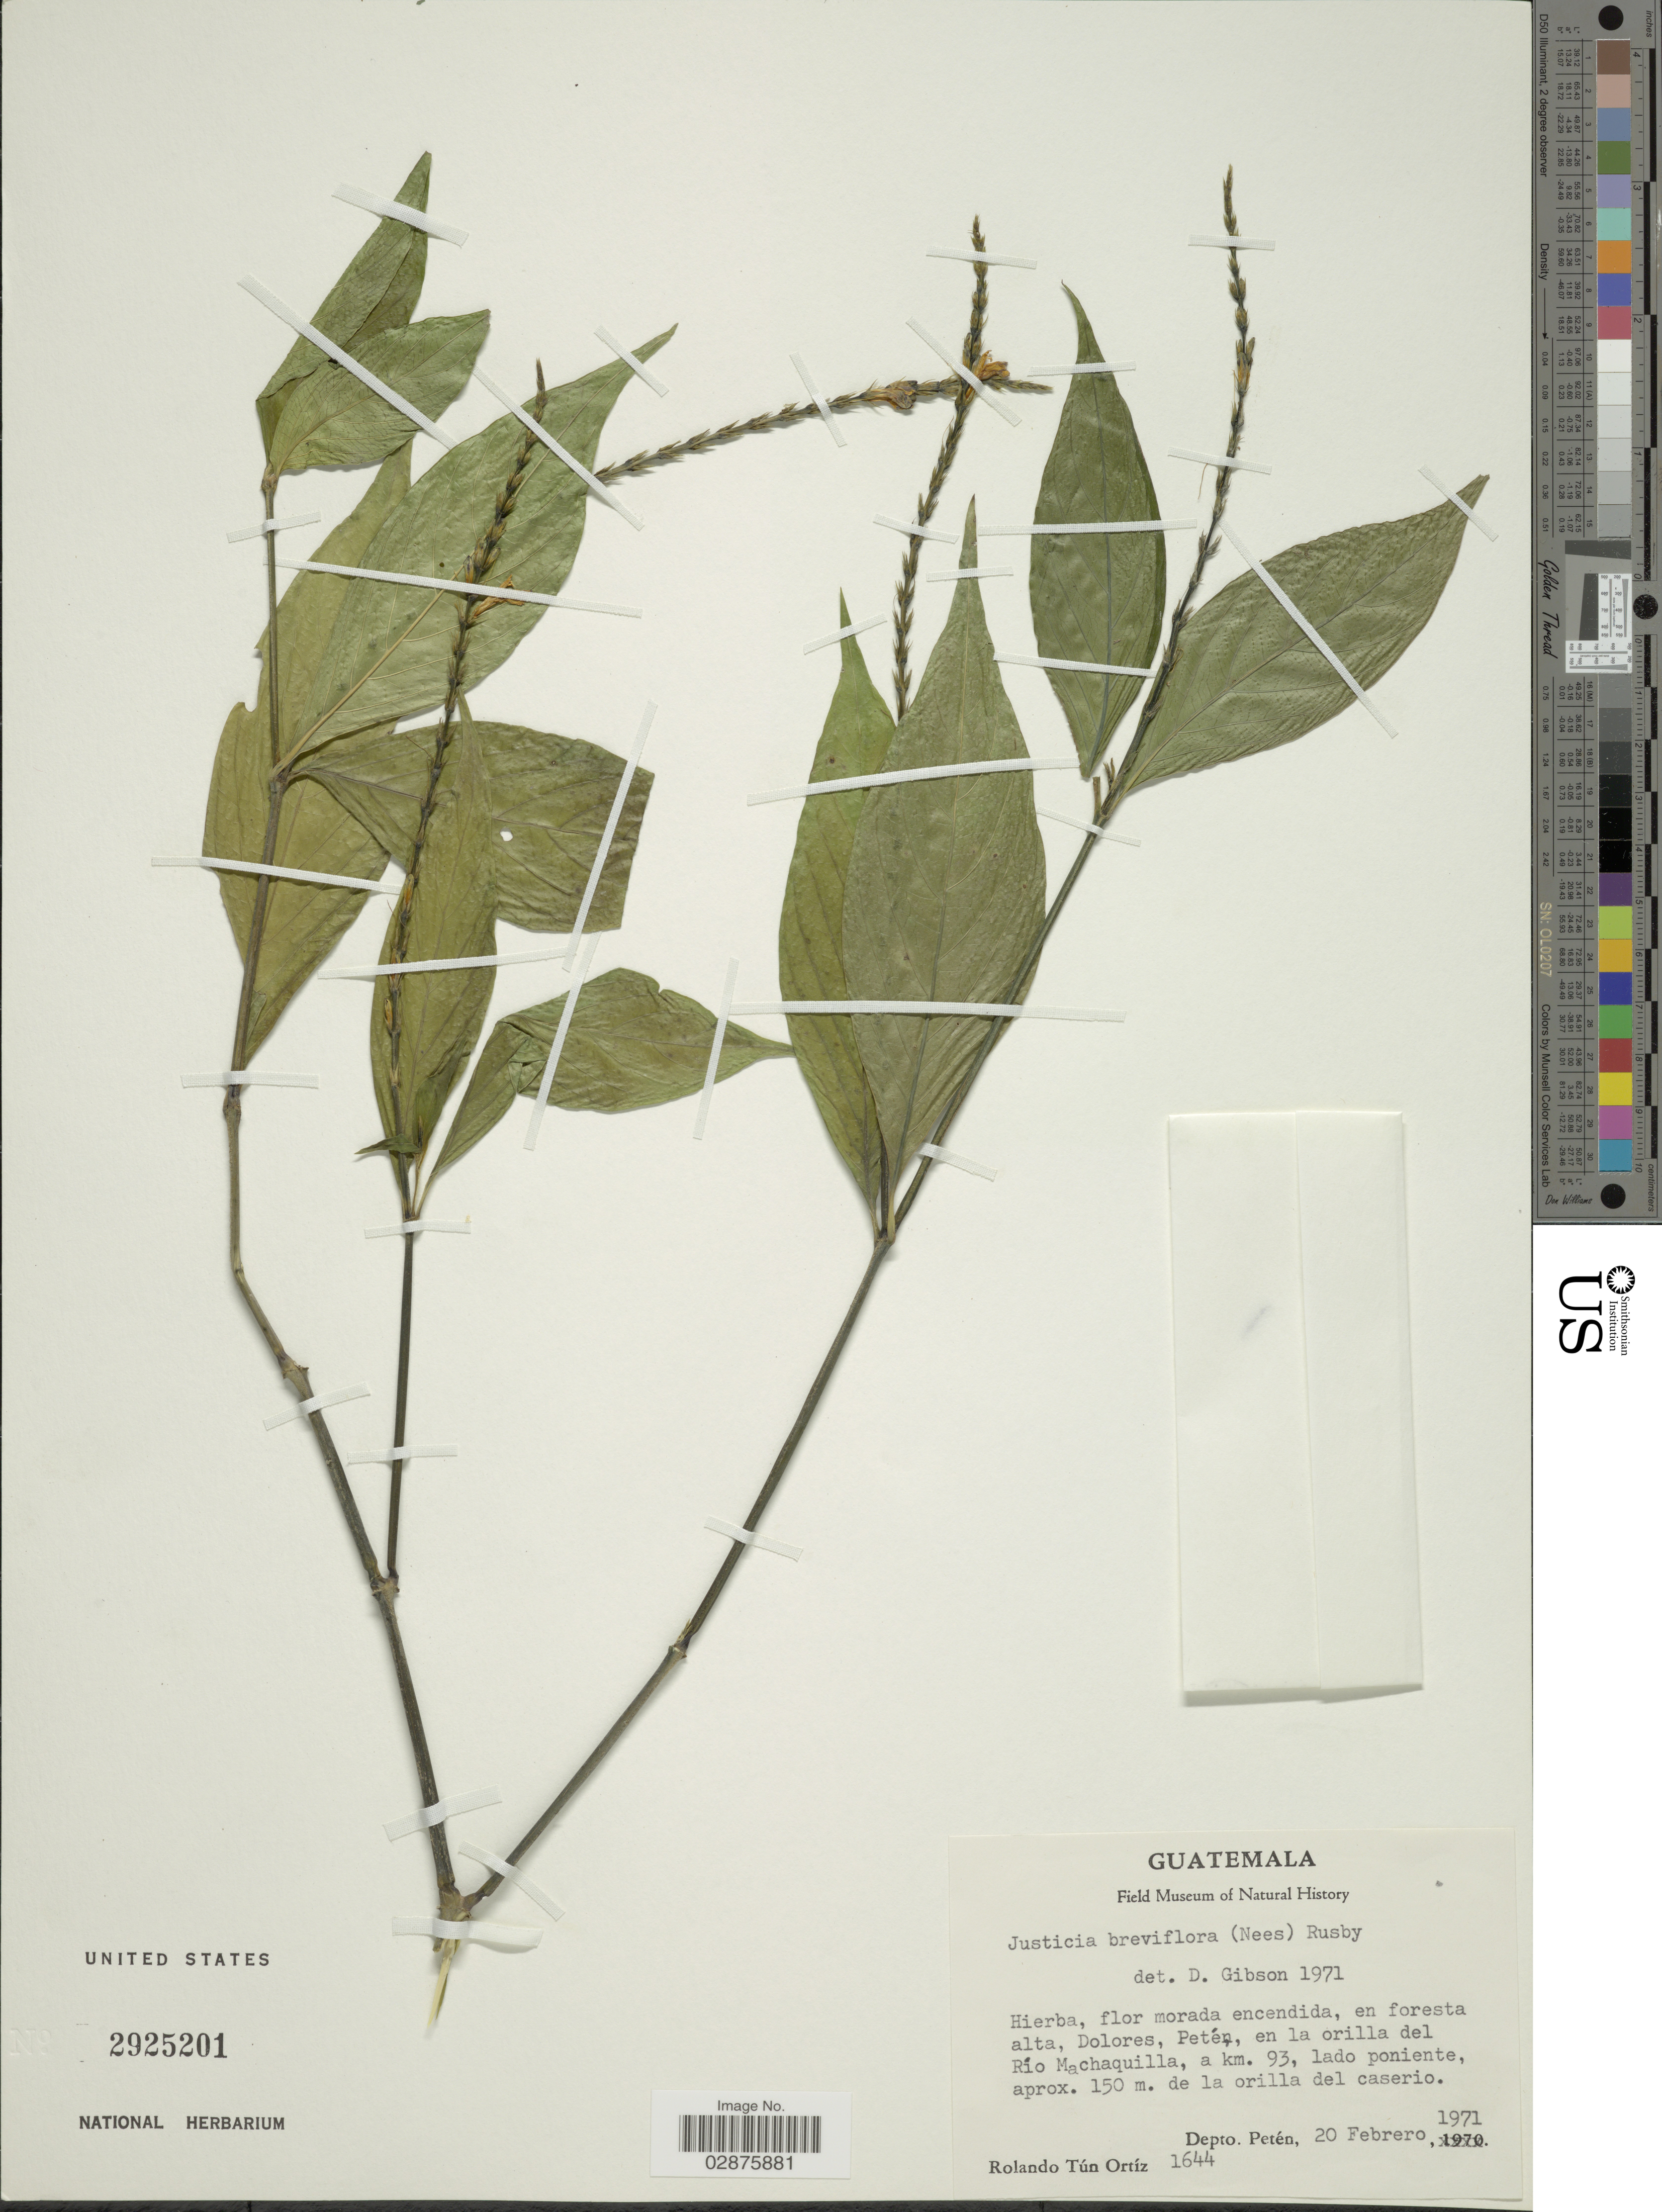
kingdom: Plantae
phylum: Tracheophyta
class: Magnoliopsida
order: Lamiales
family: Acanthaceae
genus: Justicia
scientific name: Justicia breviflora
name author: (Nees) Rusby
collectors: R. T. Ortíz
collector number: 1644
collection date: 1971-02-20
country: Guatemala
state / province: El Petén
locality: Dolores, Petén, en la orilla del Río Machaquilla, a km. 93, lado poniente.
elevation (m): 150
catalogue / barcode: US 2925201